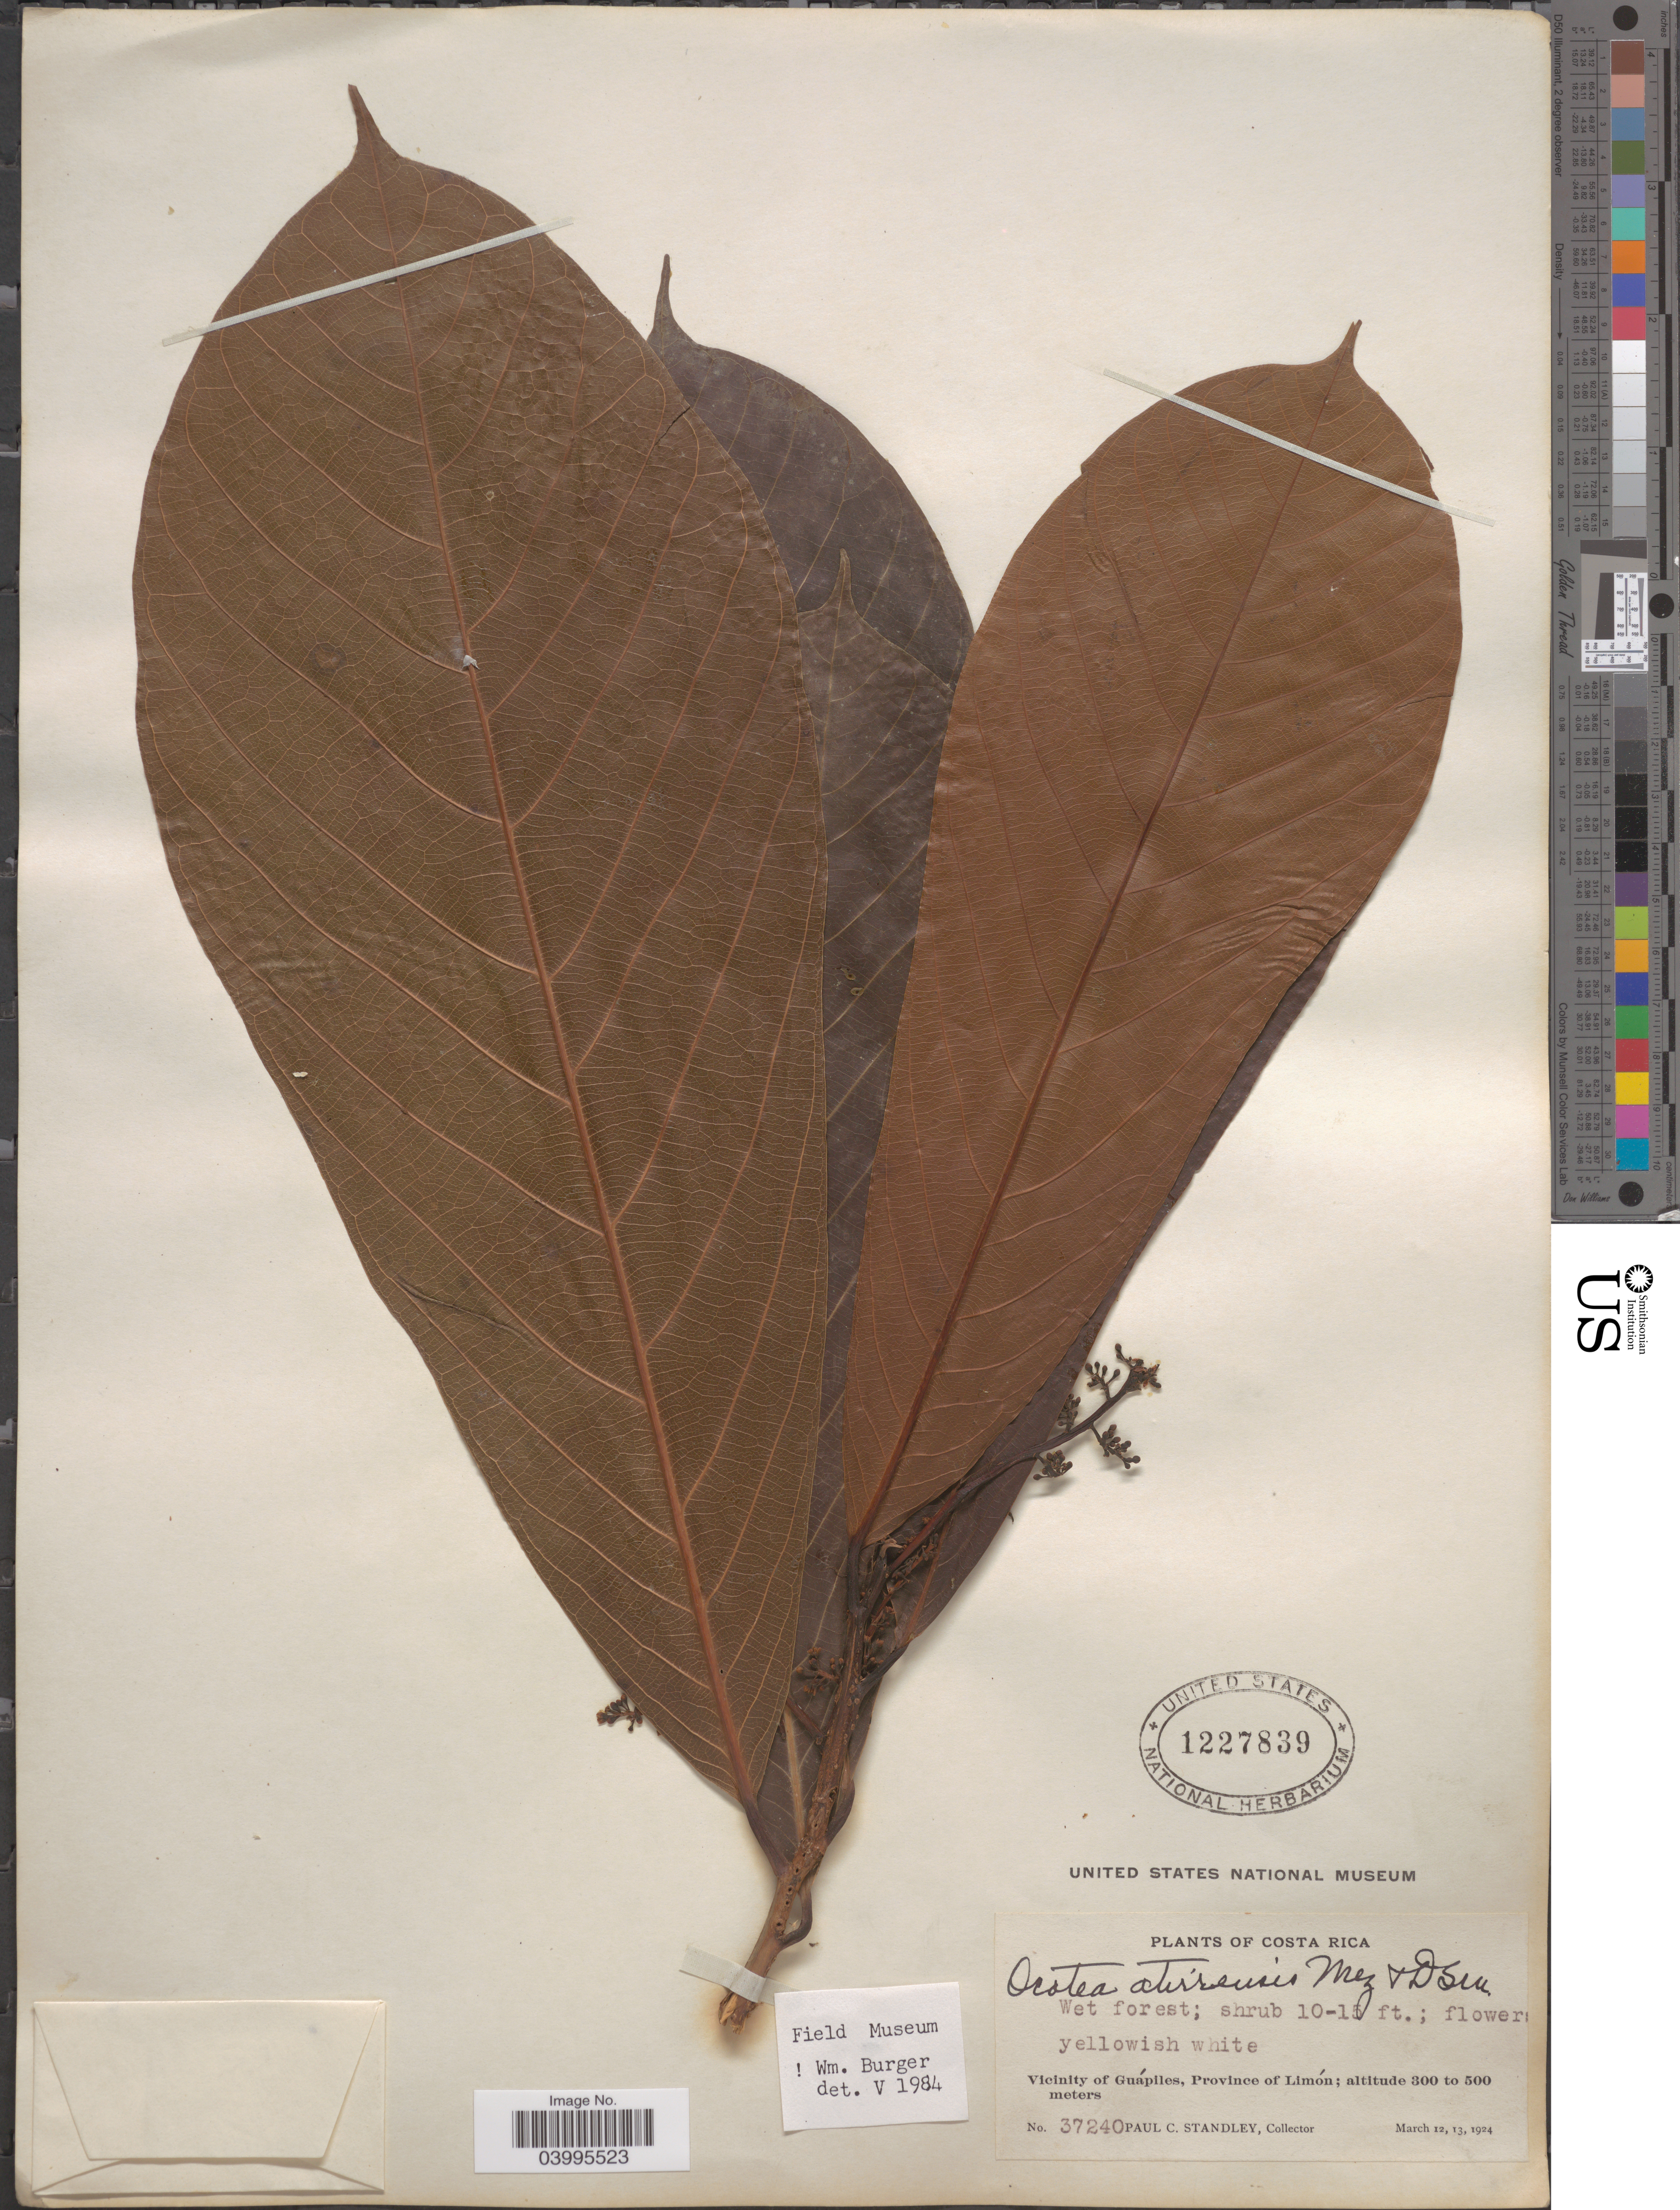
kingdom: Plantae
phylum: Tracheophyta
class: Magnoliopsida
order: Laurales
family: Lauraceae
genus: Ocotea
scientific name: Ocotea atirrensis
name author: Mez & Donn. Sm.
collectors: P. C. Standley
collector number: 37240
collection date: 1924-03-12/1924-03-13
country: Costa Rica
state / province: Limón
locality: Vicinity of Guápiles.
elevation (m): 300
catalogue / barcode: US 1227839